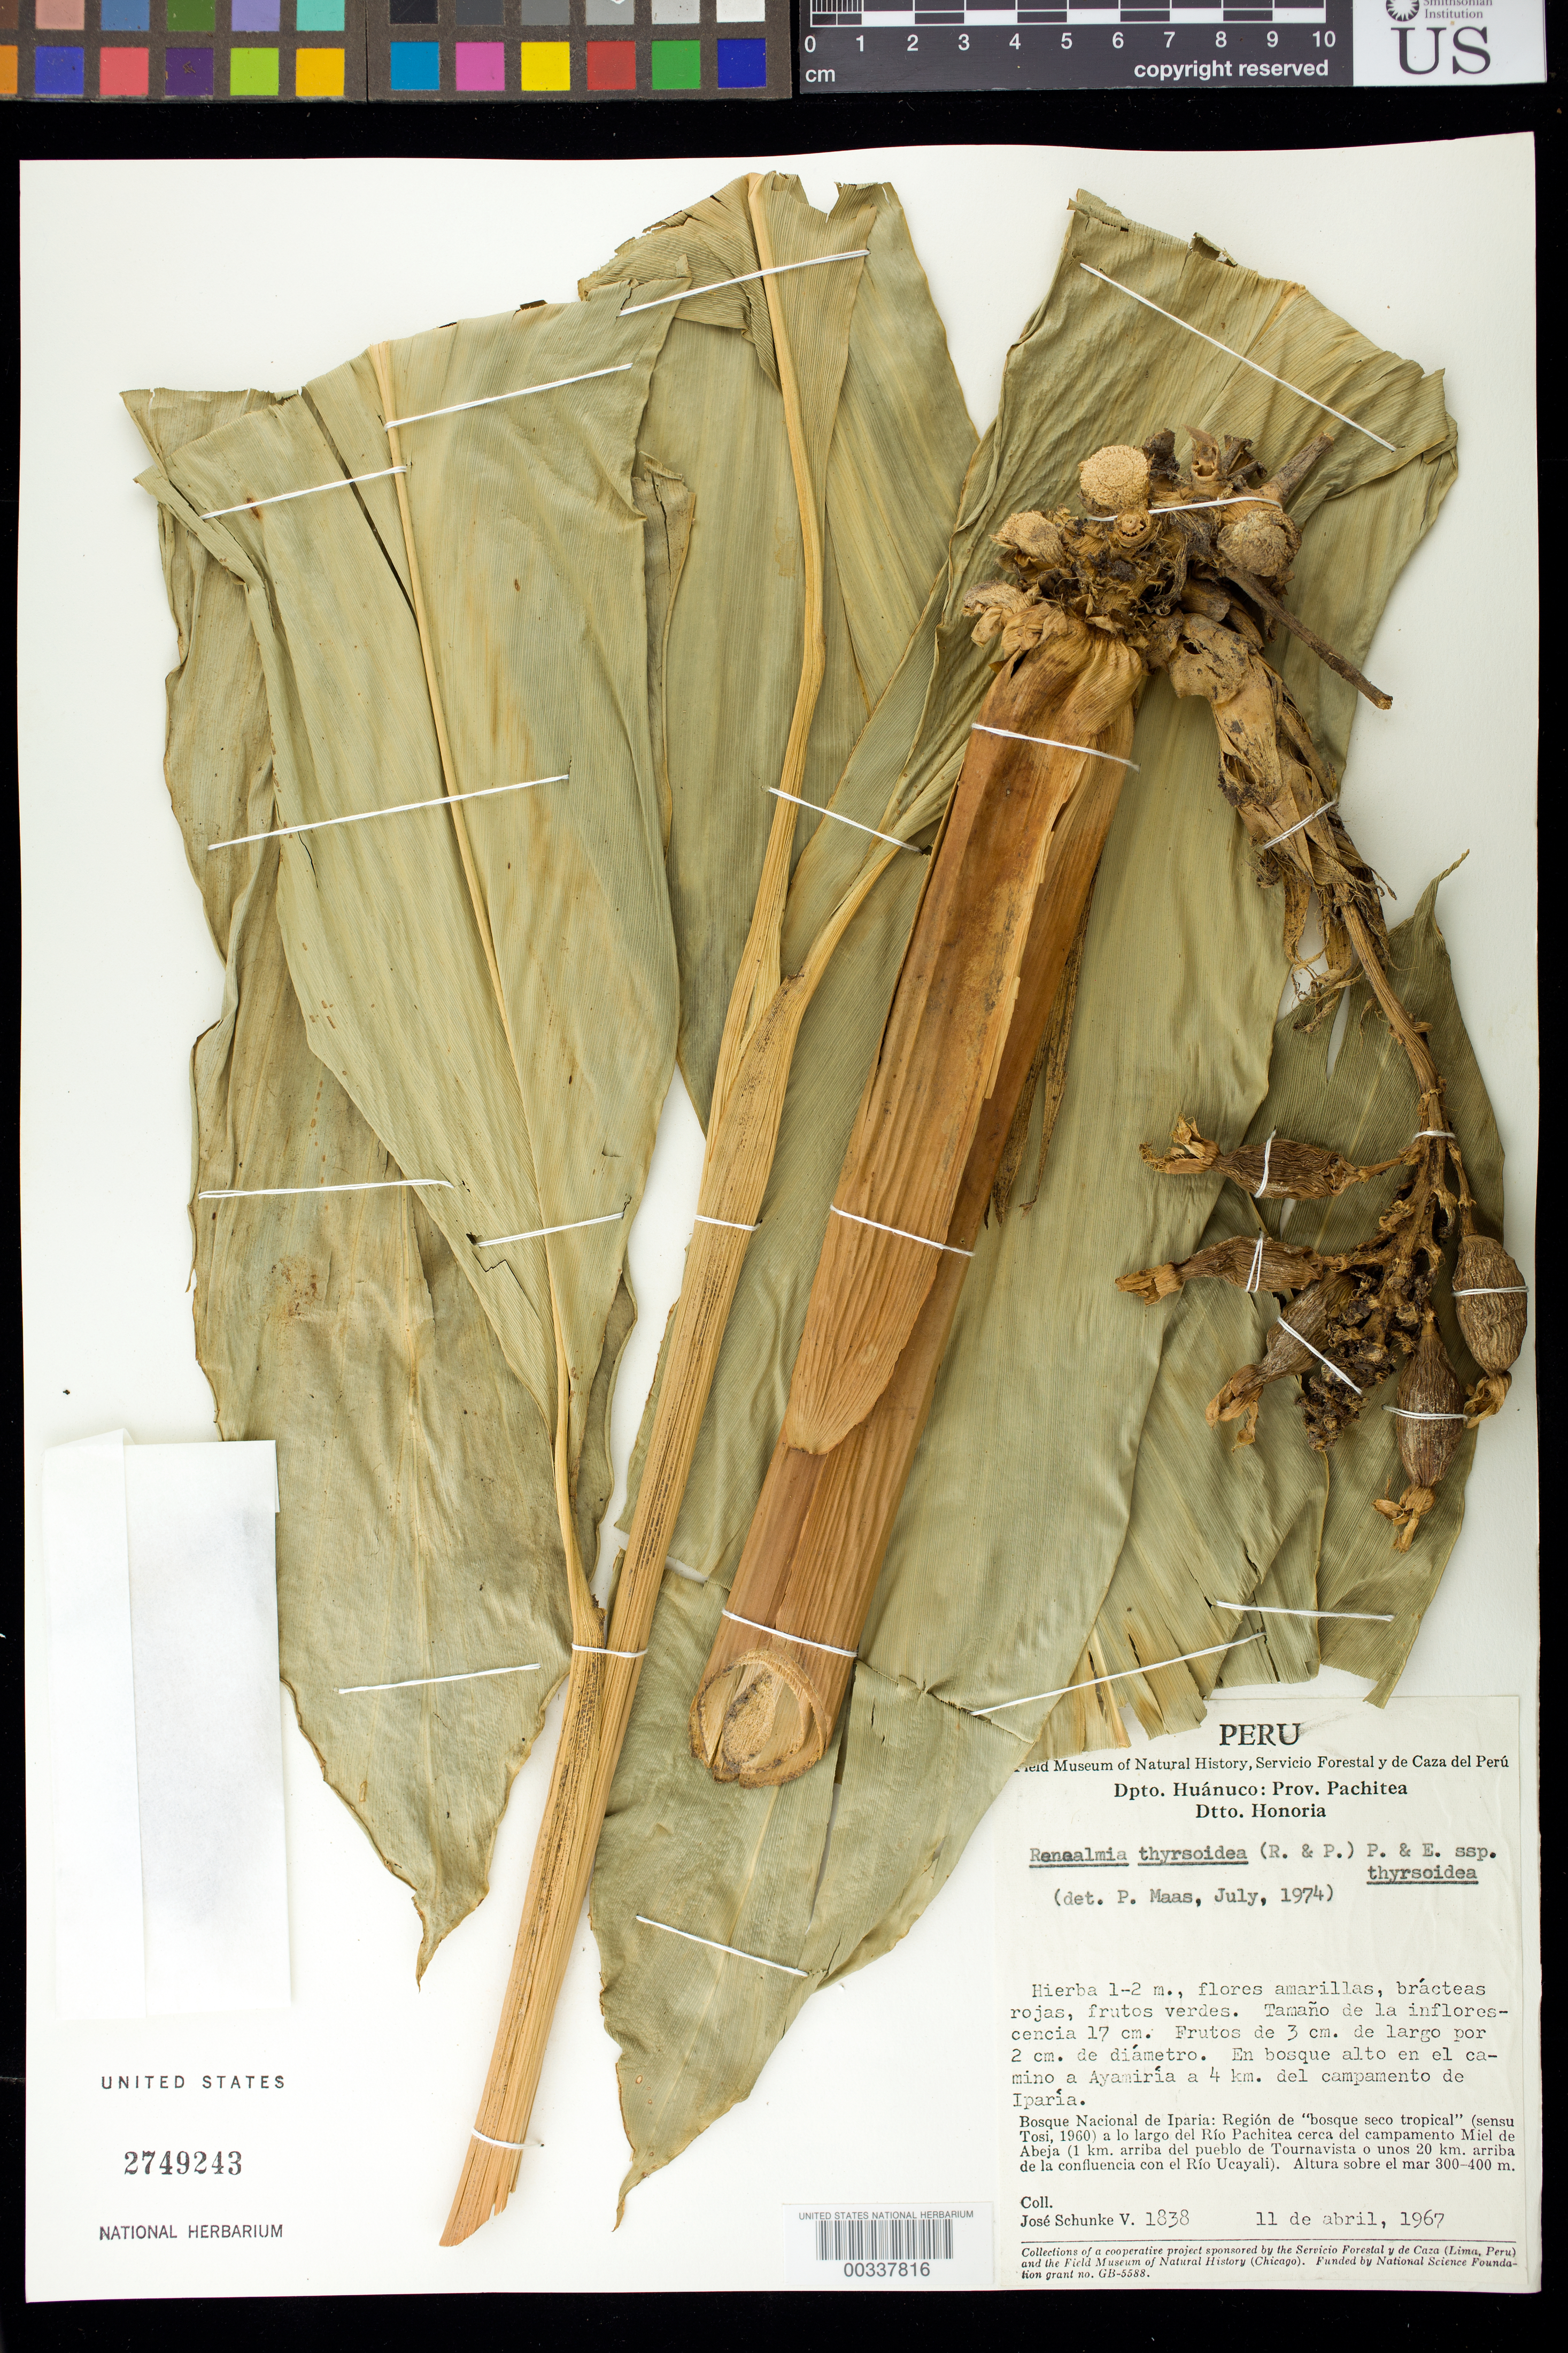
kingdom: Plantae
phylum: Tracheophyta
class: Liliopsida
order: Zingiberales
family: Zingiberaceae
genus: Renealmia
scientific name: Renealmia thyrsoidea subsp. thyrsoidea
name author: (Ruiz & Pav.) Poepp. & Endl.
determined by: Maas, Paul J. M.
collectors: J. Schunke Vigo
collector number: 1838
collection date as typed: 11 Apr 1967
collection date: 1967-04-11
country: Peru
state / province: Huánuco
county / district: Pachitea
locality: Dtto. Honoria, en bosque alto en el camino a Ayamiria a 4 km del campamento de Iparia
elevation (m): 300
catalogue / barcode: US 2749243